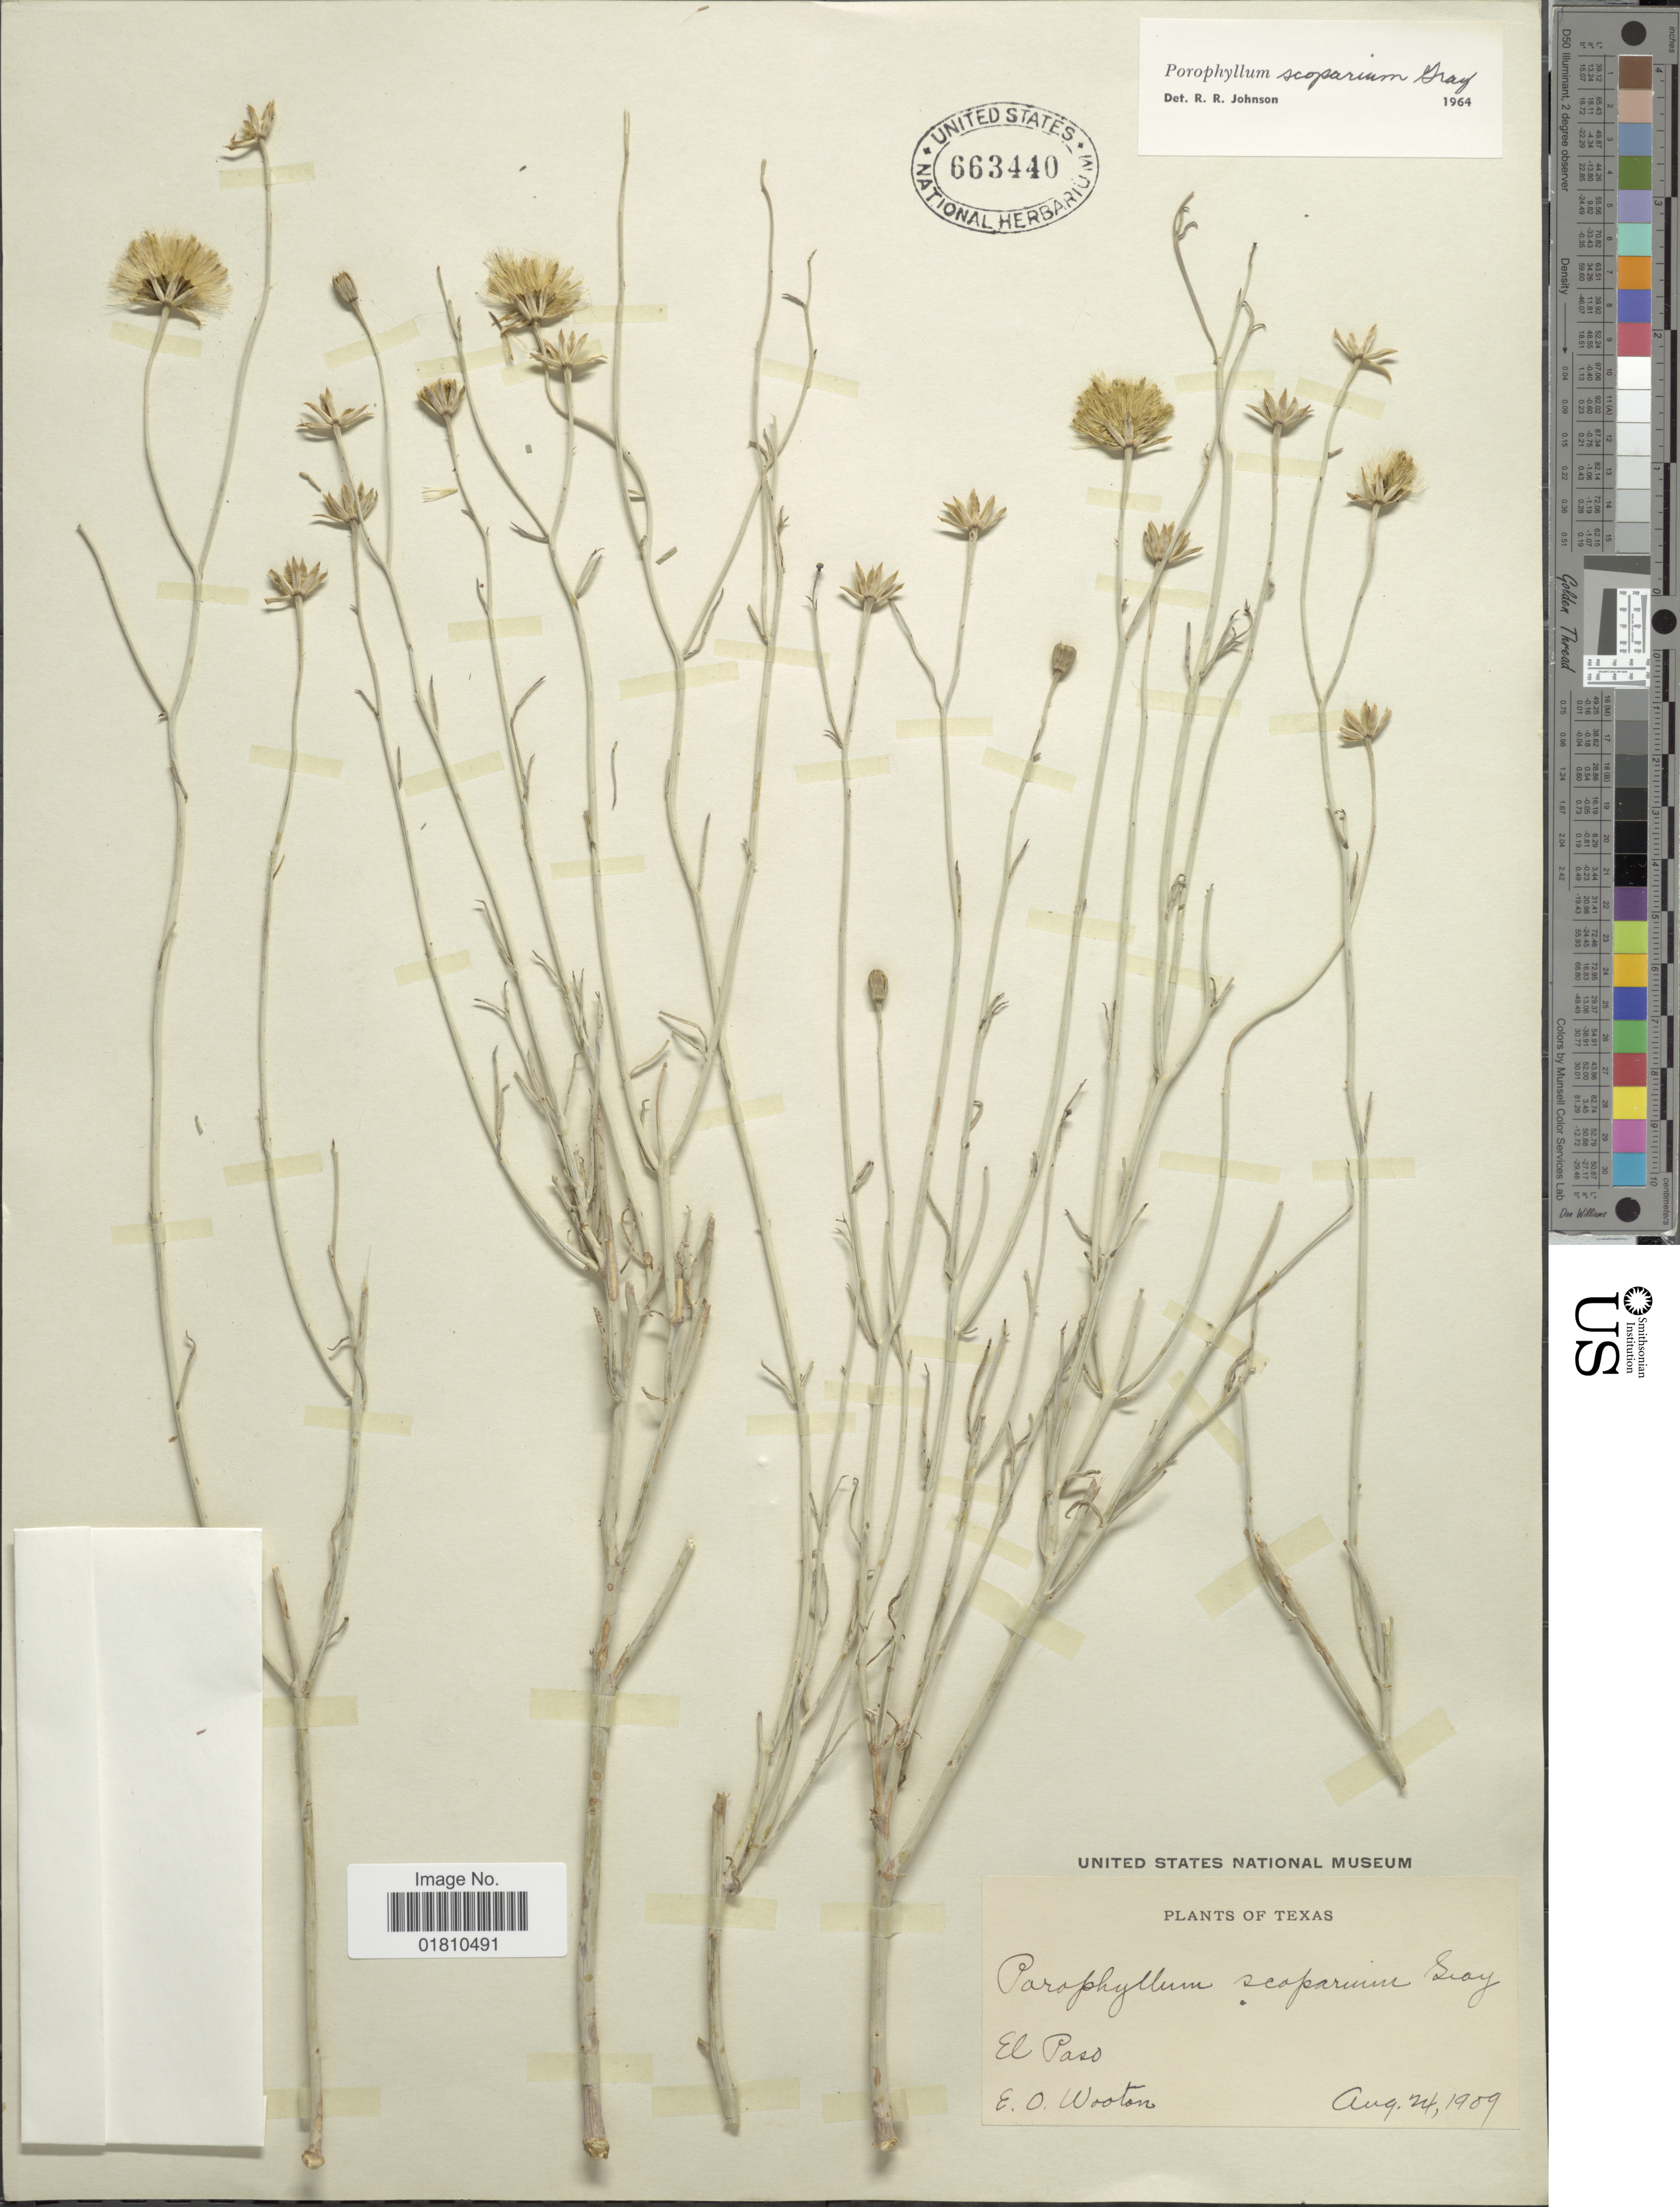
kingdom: Plantae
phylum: Tracheophyta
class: Magnoliopsida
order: Asterales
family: Asteraceae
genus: Porophyllum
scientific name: Porophyllum scoparium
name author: A. Gray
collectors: E. O. Wooton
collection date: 1909-08-24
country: United States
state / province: Texas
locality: El Paso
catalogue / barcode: US 663440